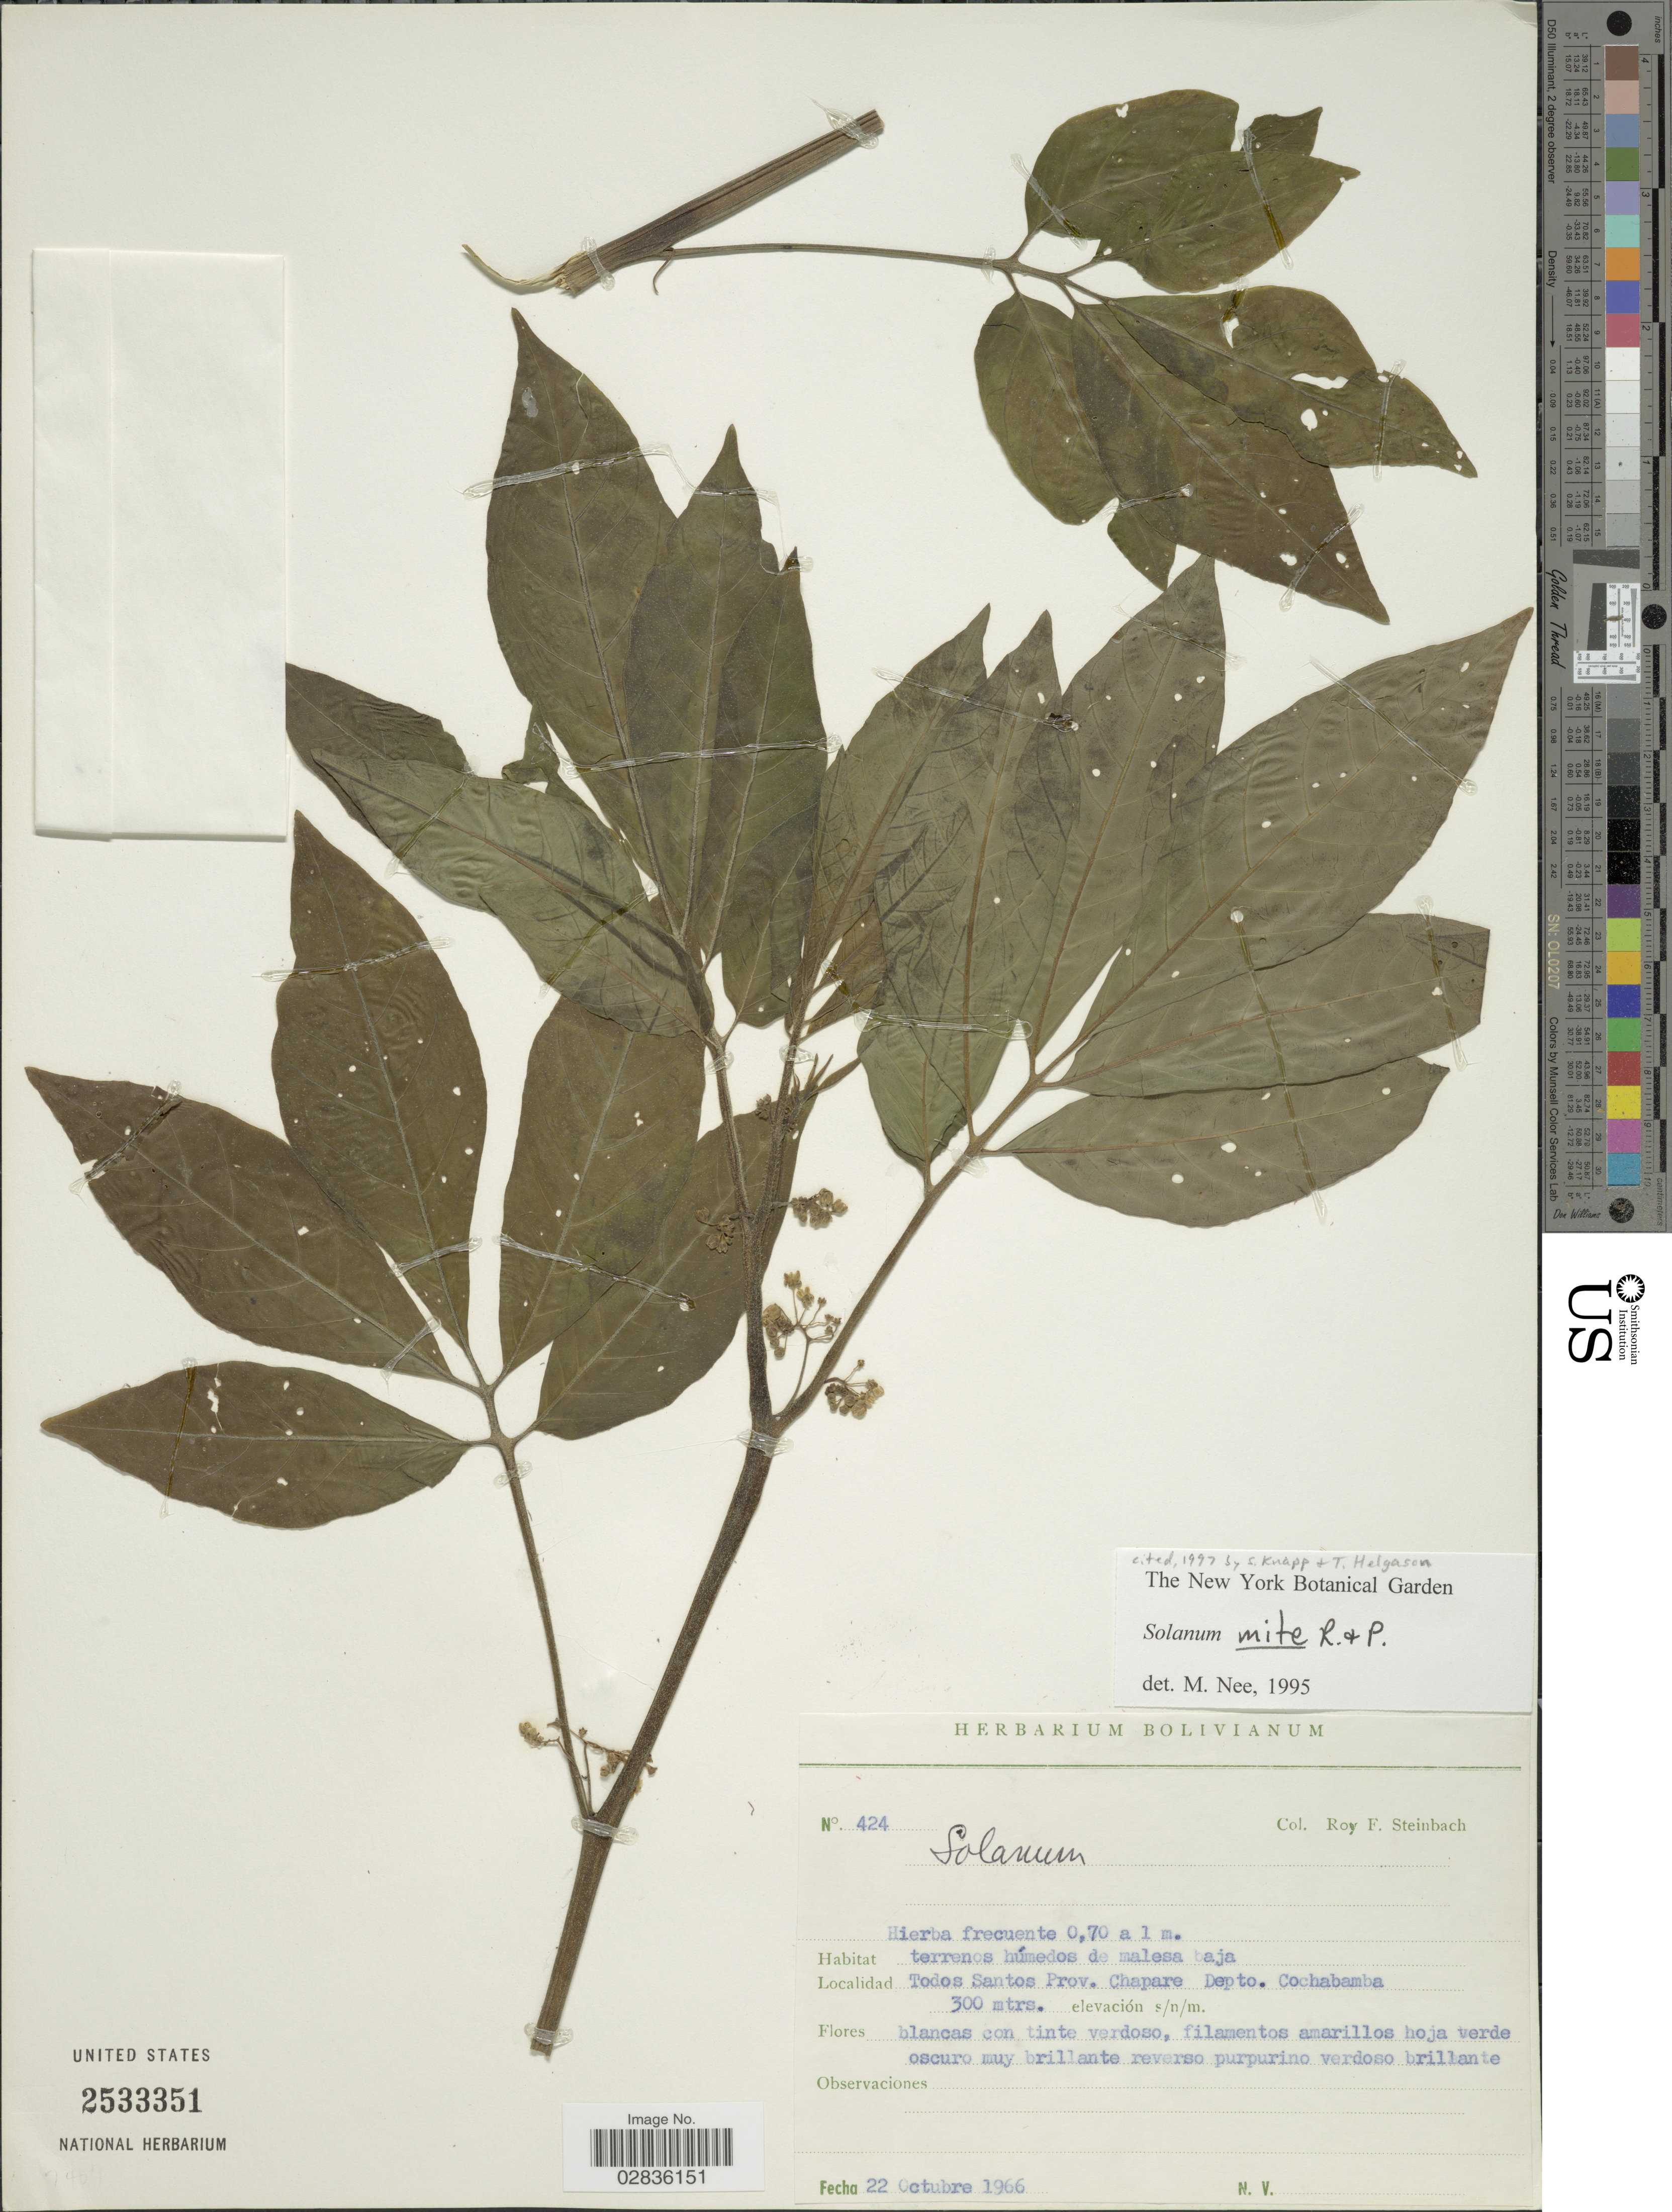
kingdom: Plantae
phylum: Tracheophyta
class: Magnoliopsida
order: Solanales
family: Solanaceae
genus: Solanum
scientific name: Solanum mite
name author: Ruiz & Pav.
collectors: R. F. Steinbach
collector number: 424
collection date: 1966-10-22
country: Bolivia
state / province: Cochabamba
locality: Todos Santos Prov. Chapare. Depto. Cochabamba.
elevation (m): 300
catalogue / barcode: US 2533351